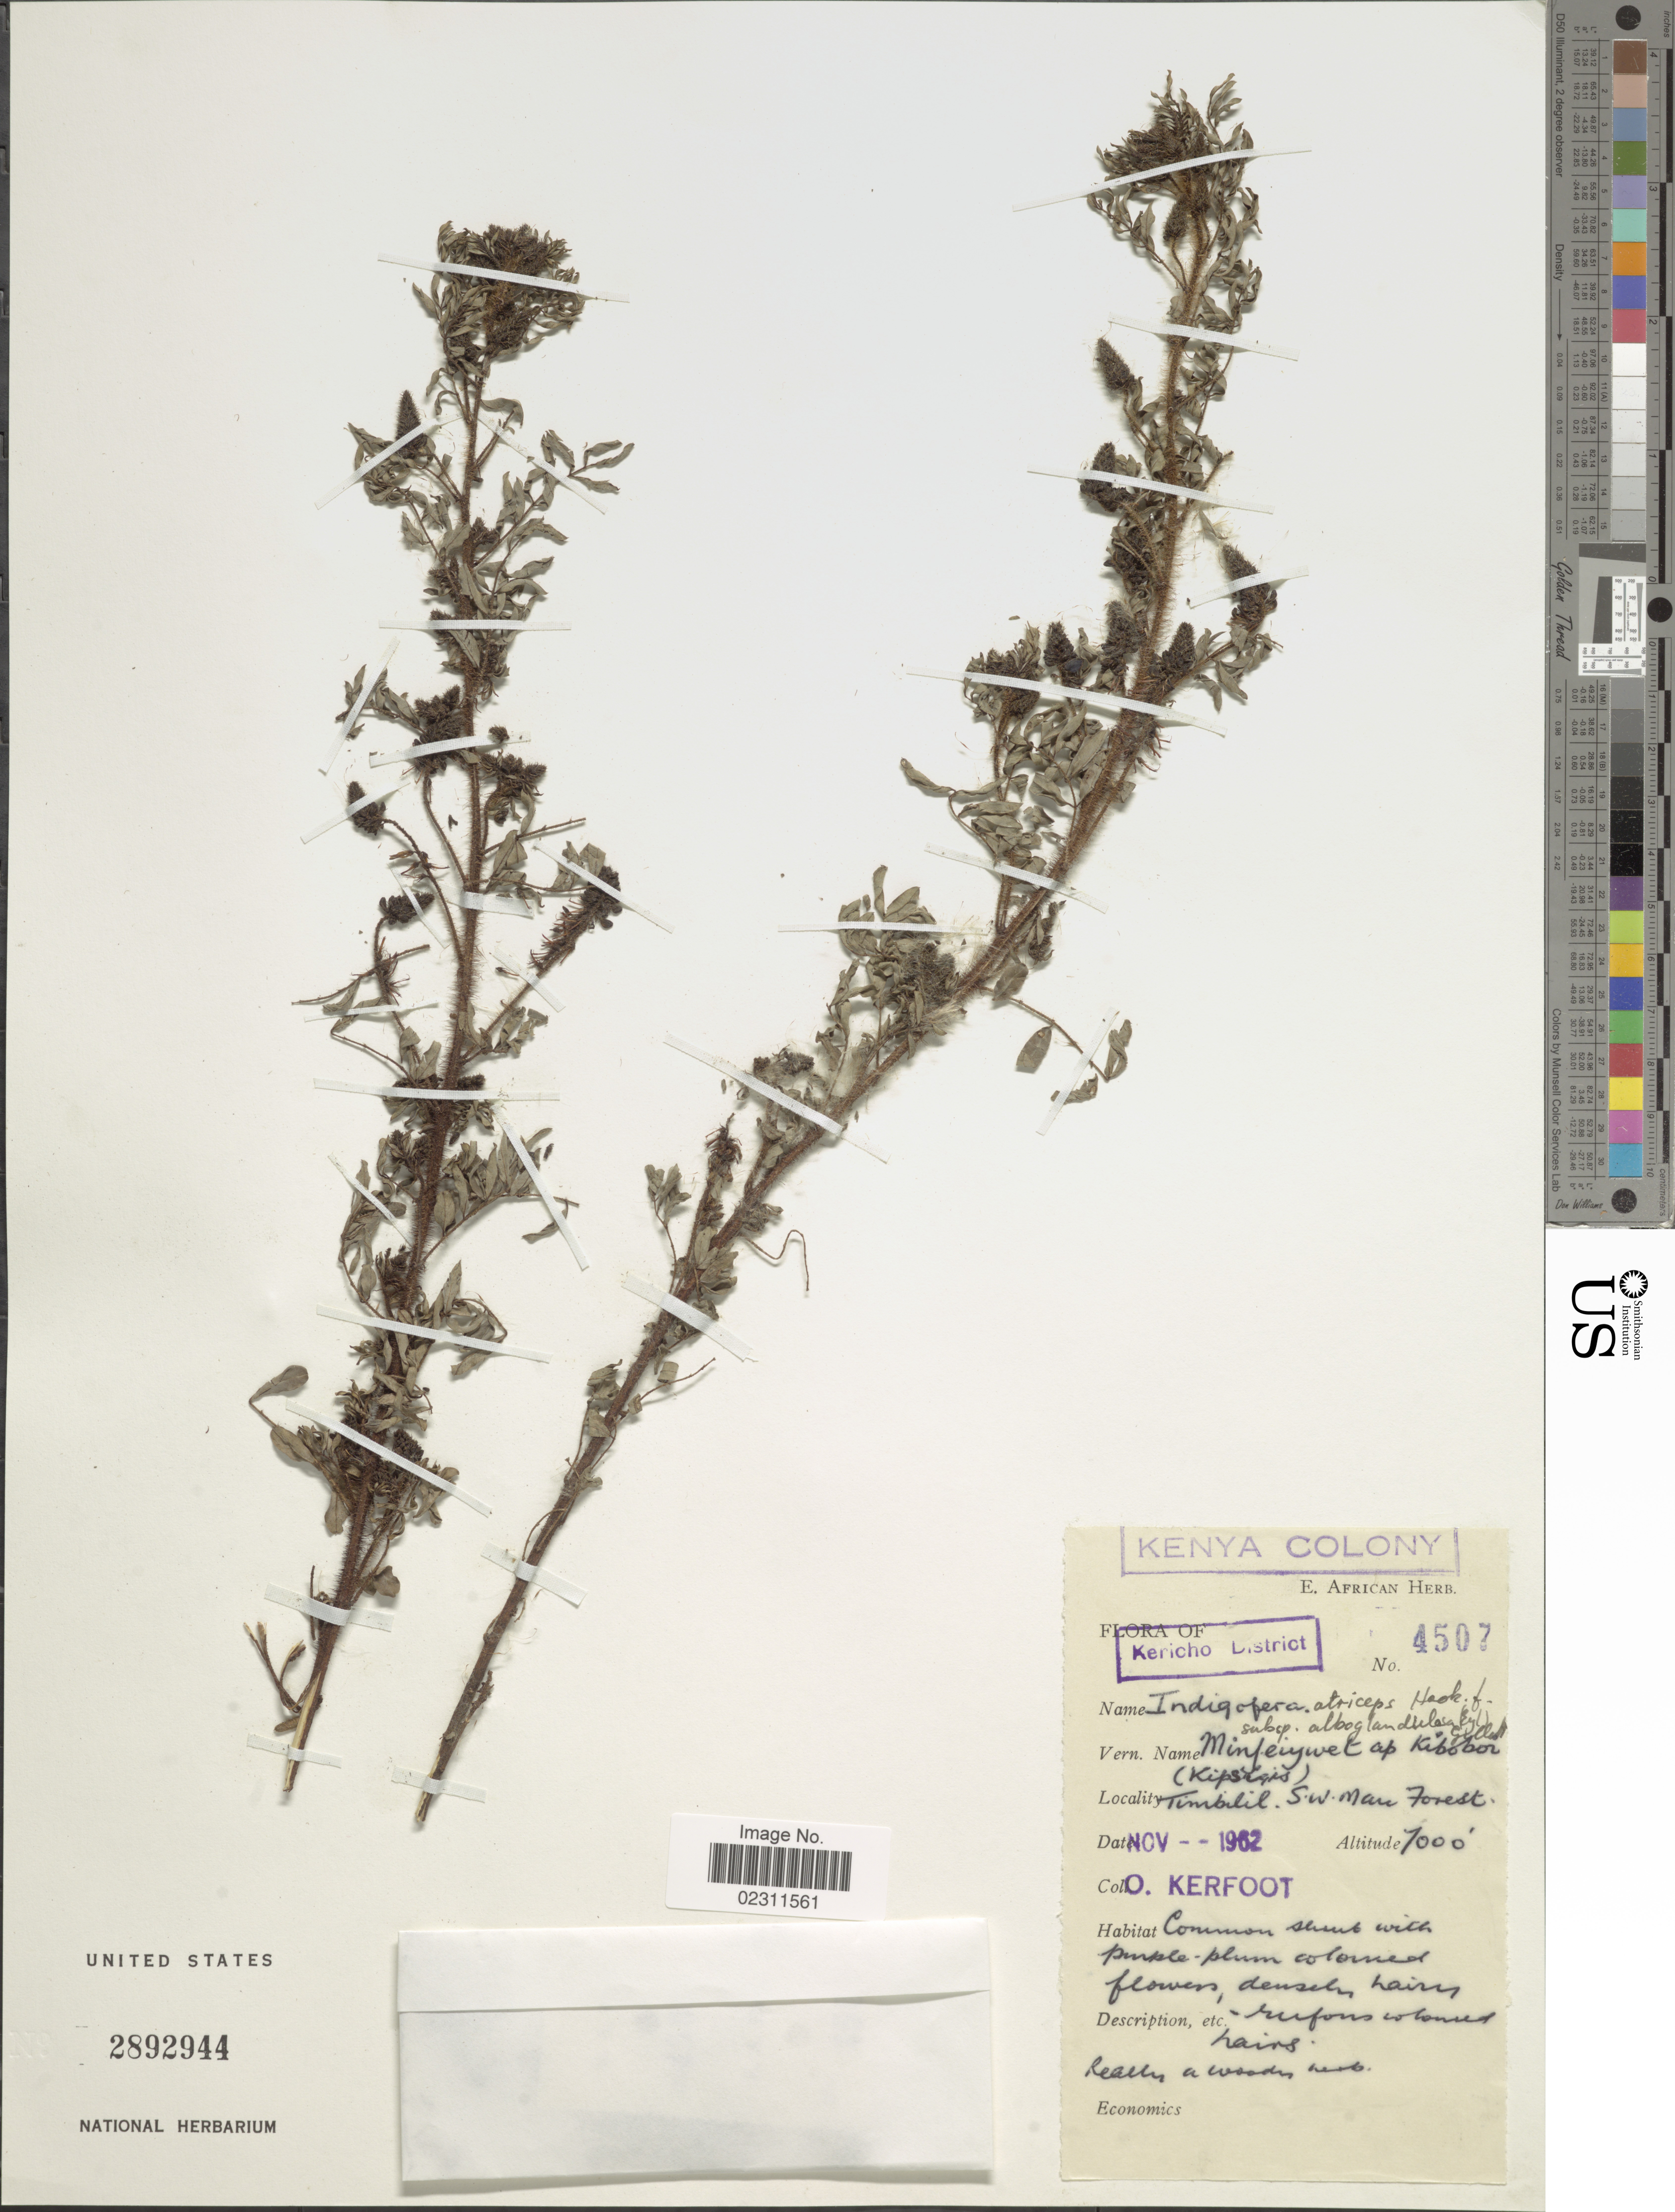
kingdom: Plantae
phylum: Tracheophyta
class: Magnoliopsida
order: Fabales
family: Fabaceae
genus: Indigofera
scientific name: Indigofera atriceps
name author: Hook. f.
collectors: O. Kerfoot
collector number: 4507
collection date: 1962-11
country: Kenya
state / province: Kericho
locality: Timbilil, S. W. Mau Forest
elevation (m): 2134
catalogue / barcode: US 2892944